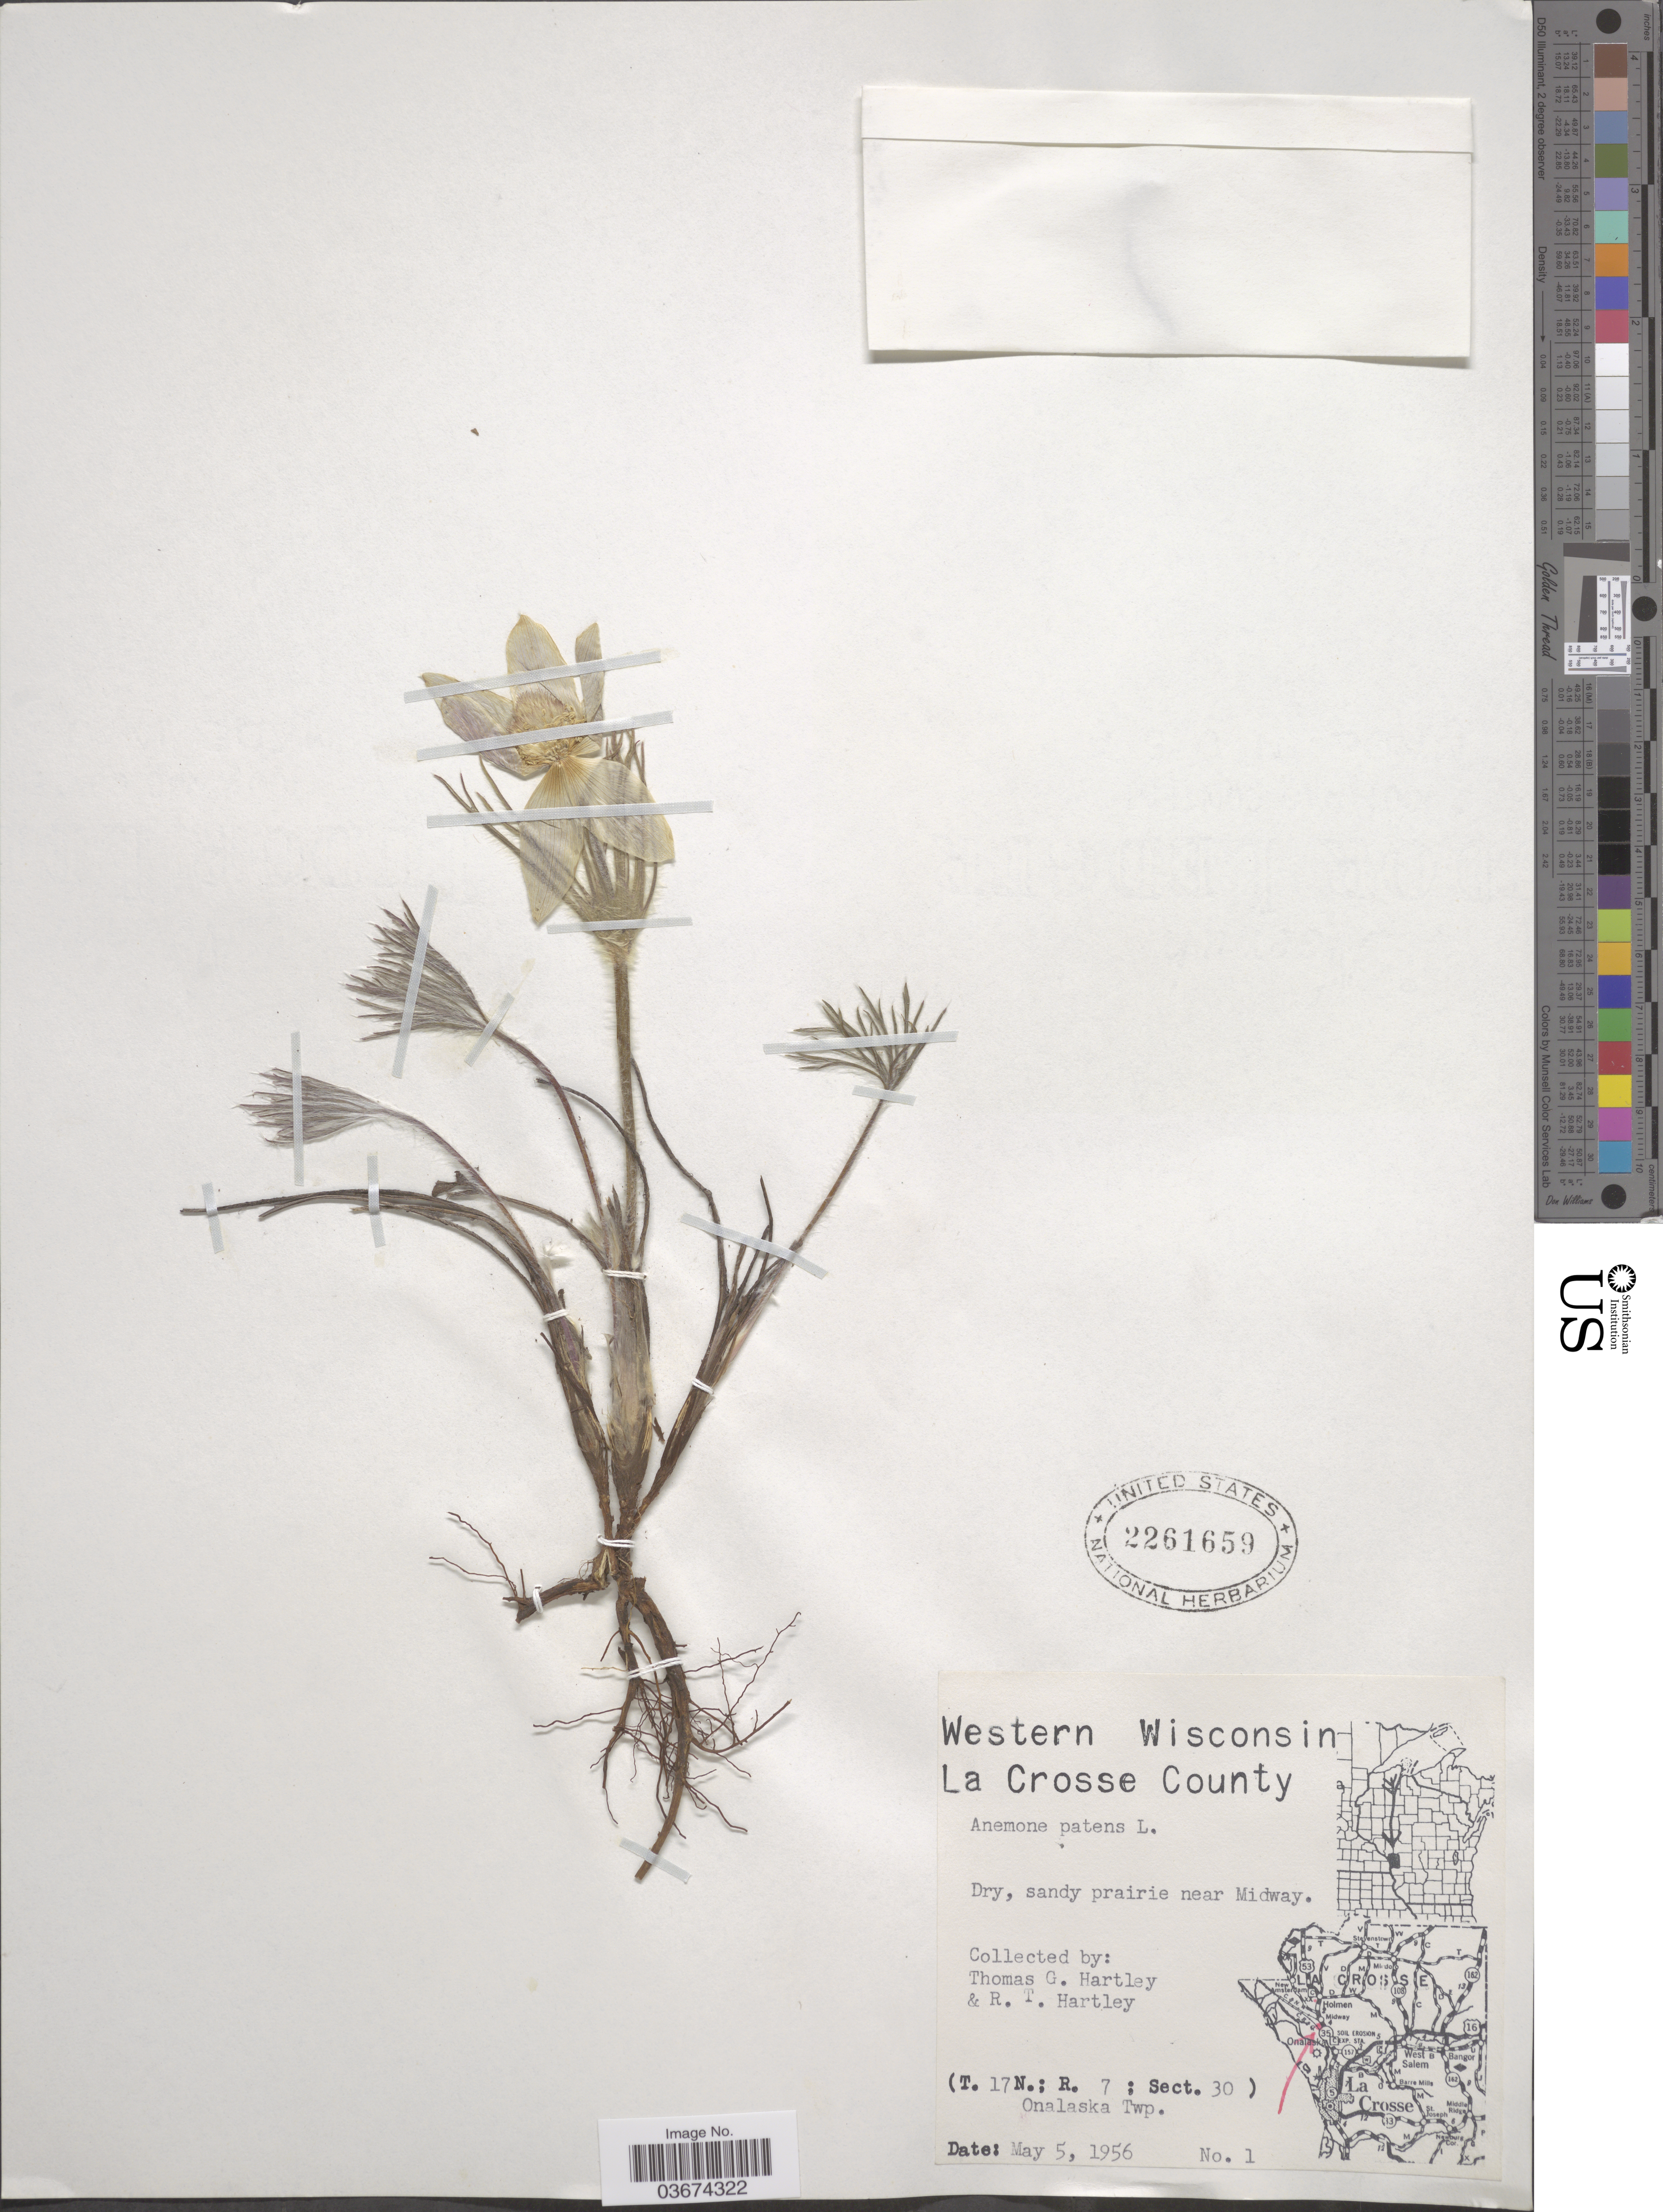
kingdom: Plantae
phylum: Tracheophyta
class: Magnoliopsida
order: Ranunculales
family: Ranunculaceae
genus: Pulsatilla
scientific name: Pulsatilla nuttalliana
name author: (DC.) Bercht. & J. Presl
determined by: Strong, Mark T., (BOT), Smithsonian Institution - National Museum of Natural History (UNITED STATES)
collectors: T. G. Hartley & R. T. Hartley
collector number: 1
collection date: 1956-05-05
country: United States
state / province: Wisconsin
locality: Western Wisconsin. La Crosse County. Near Midway. (T. 17 N.; R. 7; Sect. 30). Onalaska Twp.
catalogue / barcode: US 2261659